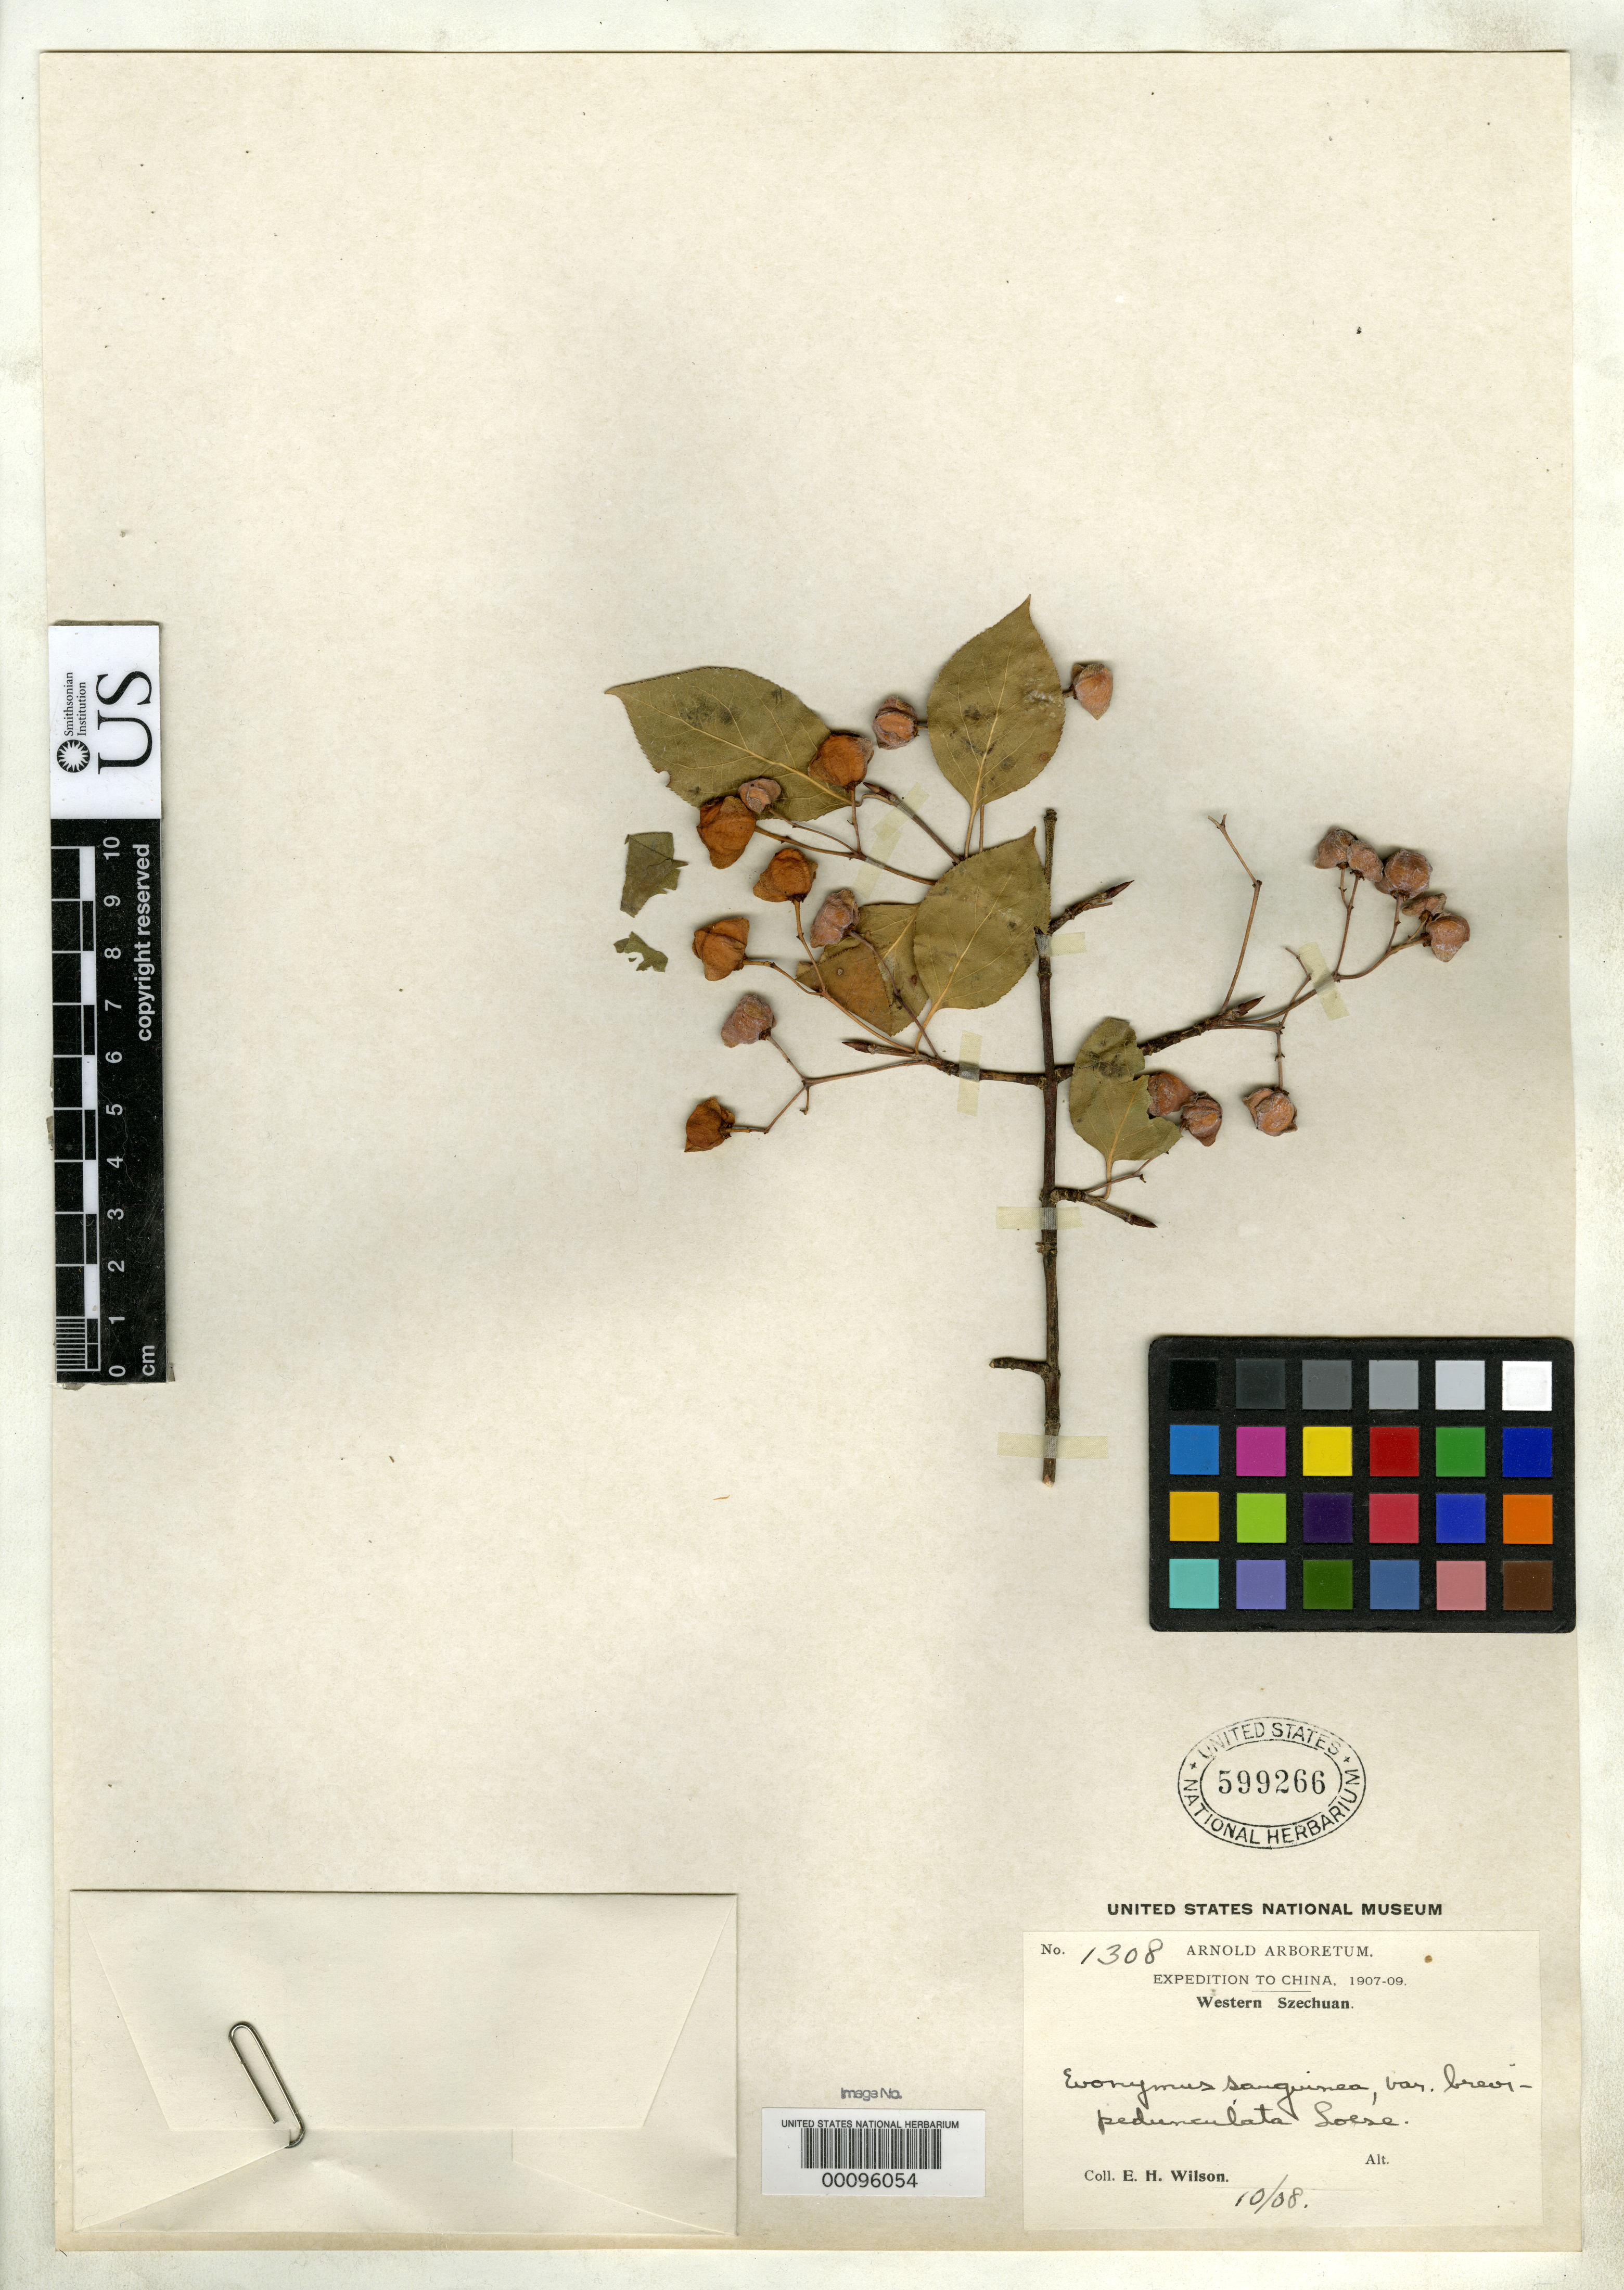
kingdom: Plantae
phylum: Tracheophyta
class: Magnoliopsida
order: Celastrales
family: Celastraceae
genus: Euonymus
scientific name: Euonymus sanguineus var. brevipedunculatus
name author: Loes. in Sarg.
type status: Isotype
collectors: E. H. Wilson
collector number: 1308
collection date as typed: Oct 1908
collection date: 1908-10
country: China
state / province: Sichuan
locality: West of Tachien-Lu.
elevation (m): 3000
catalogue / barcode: US 599266